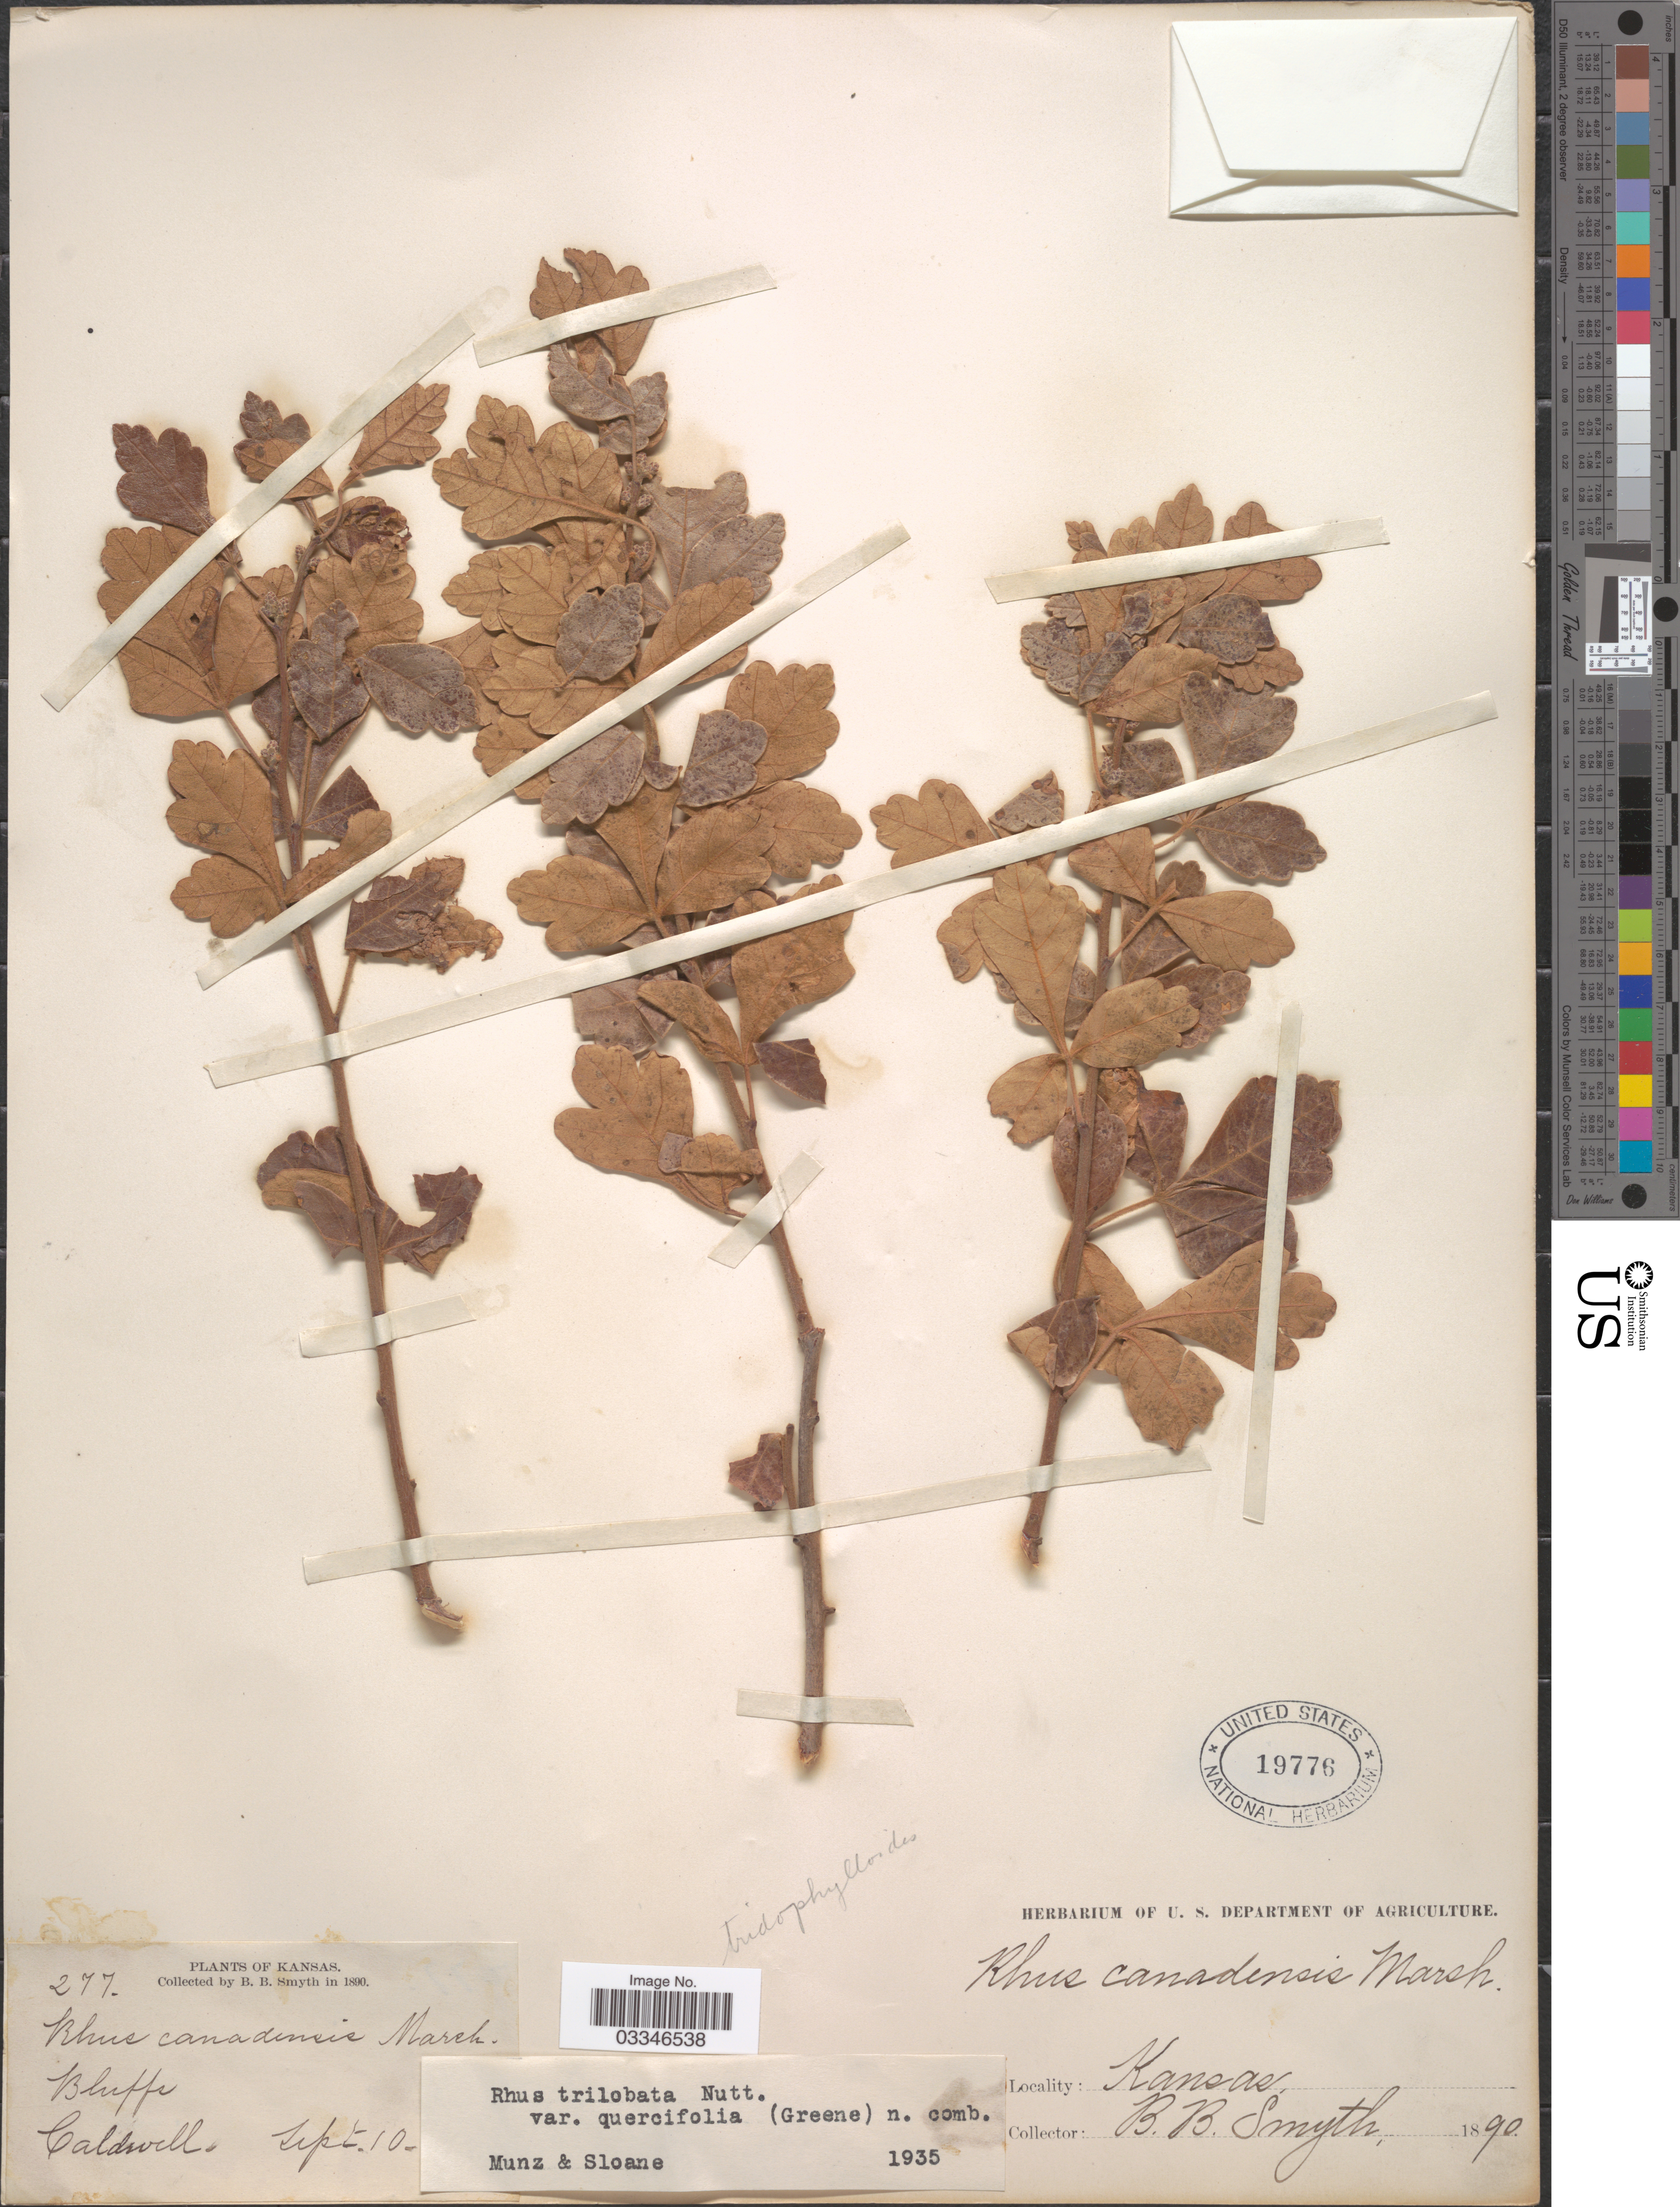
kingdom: Plantae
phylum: Tracheophyta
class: Magnoliopsida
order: Sapindales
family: Anacardiaceae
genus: Rhus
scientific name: Rhus trilobata var. quercifolia (Greene) Munz & Sloane ined.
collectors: B. Smyth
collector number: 277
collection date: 1890-09-10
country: United States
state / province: Kansas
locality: Caldwell.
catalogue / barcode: US 19776